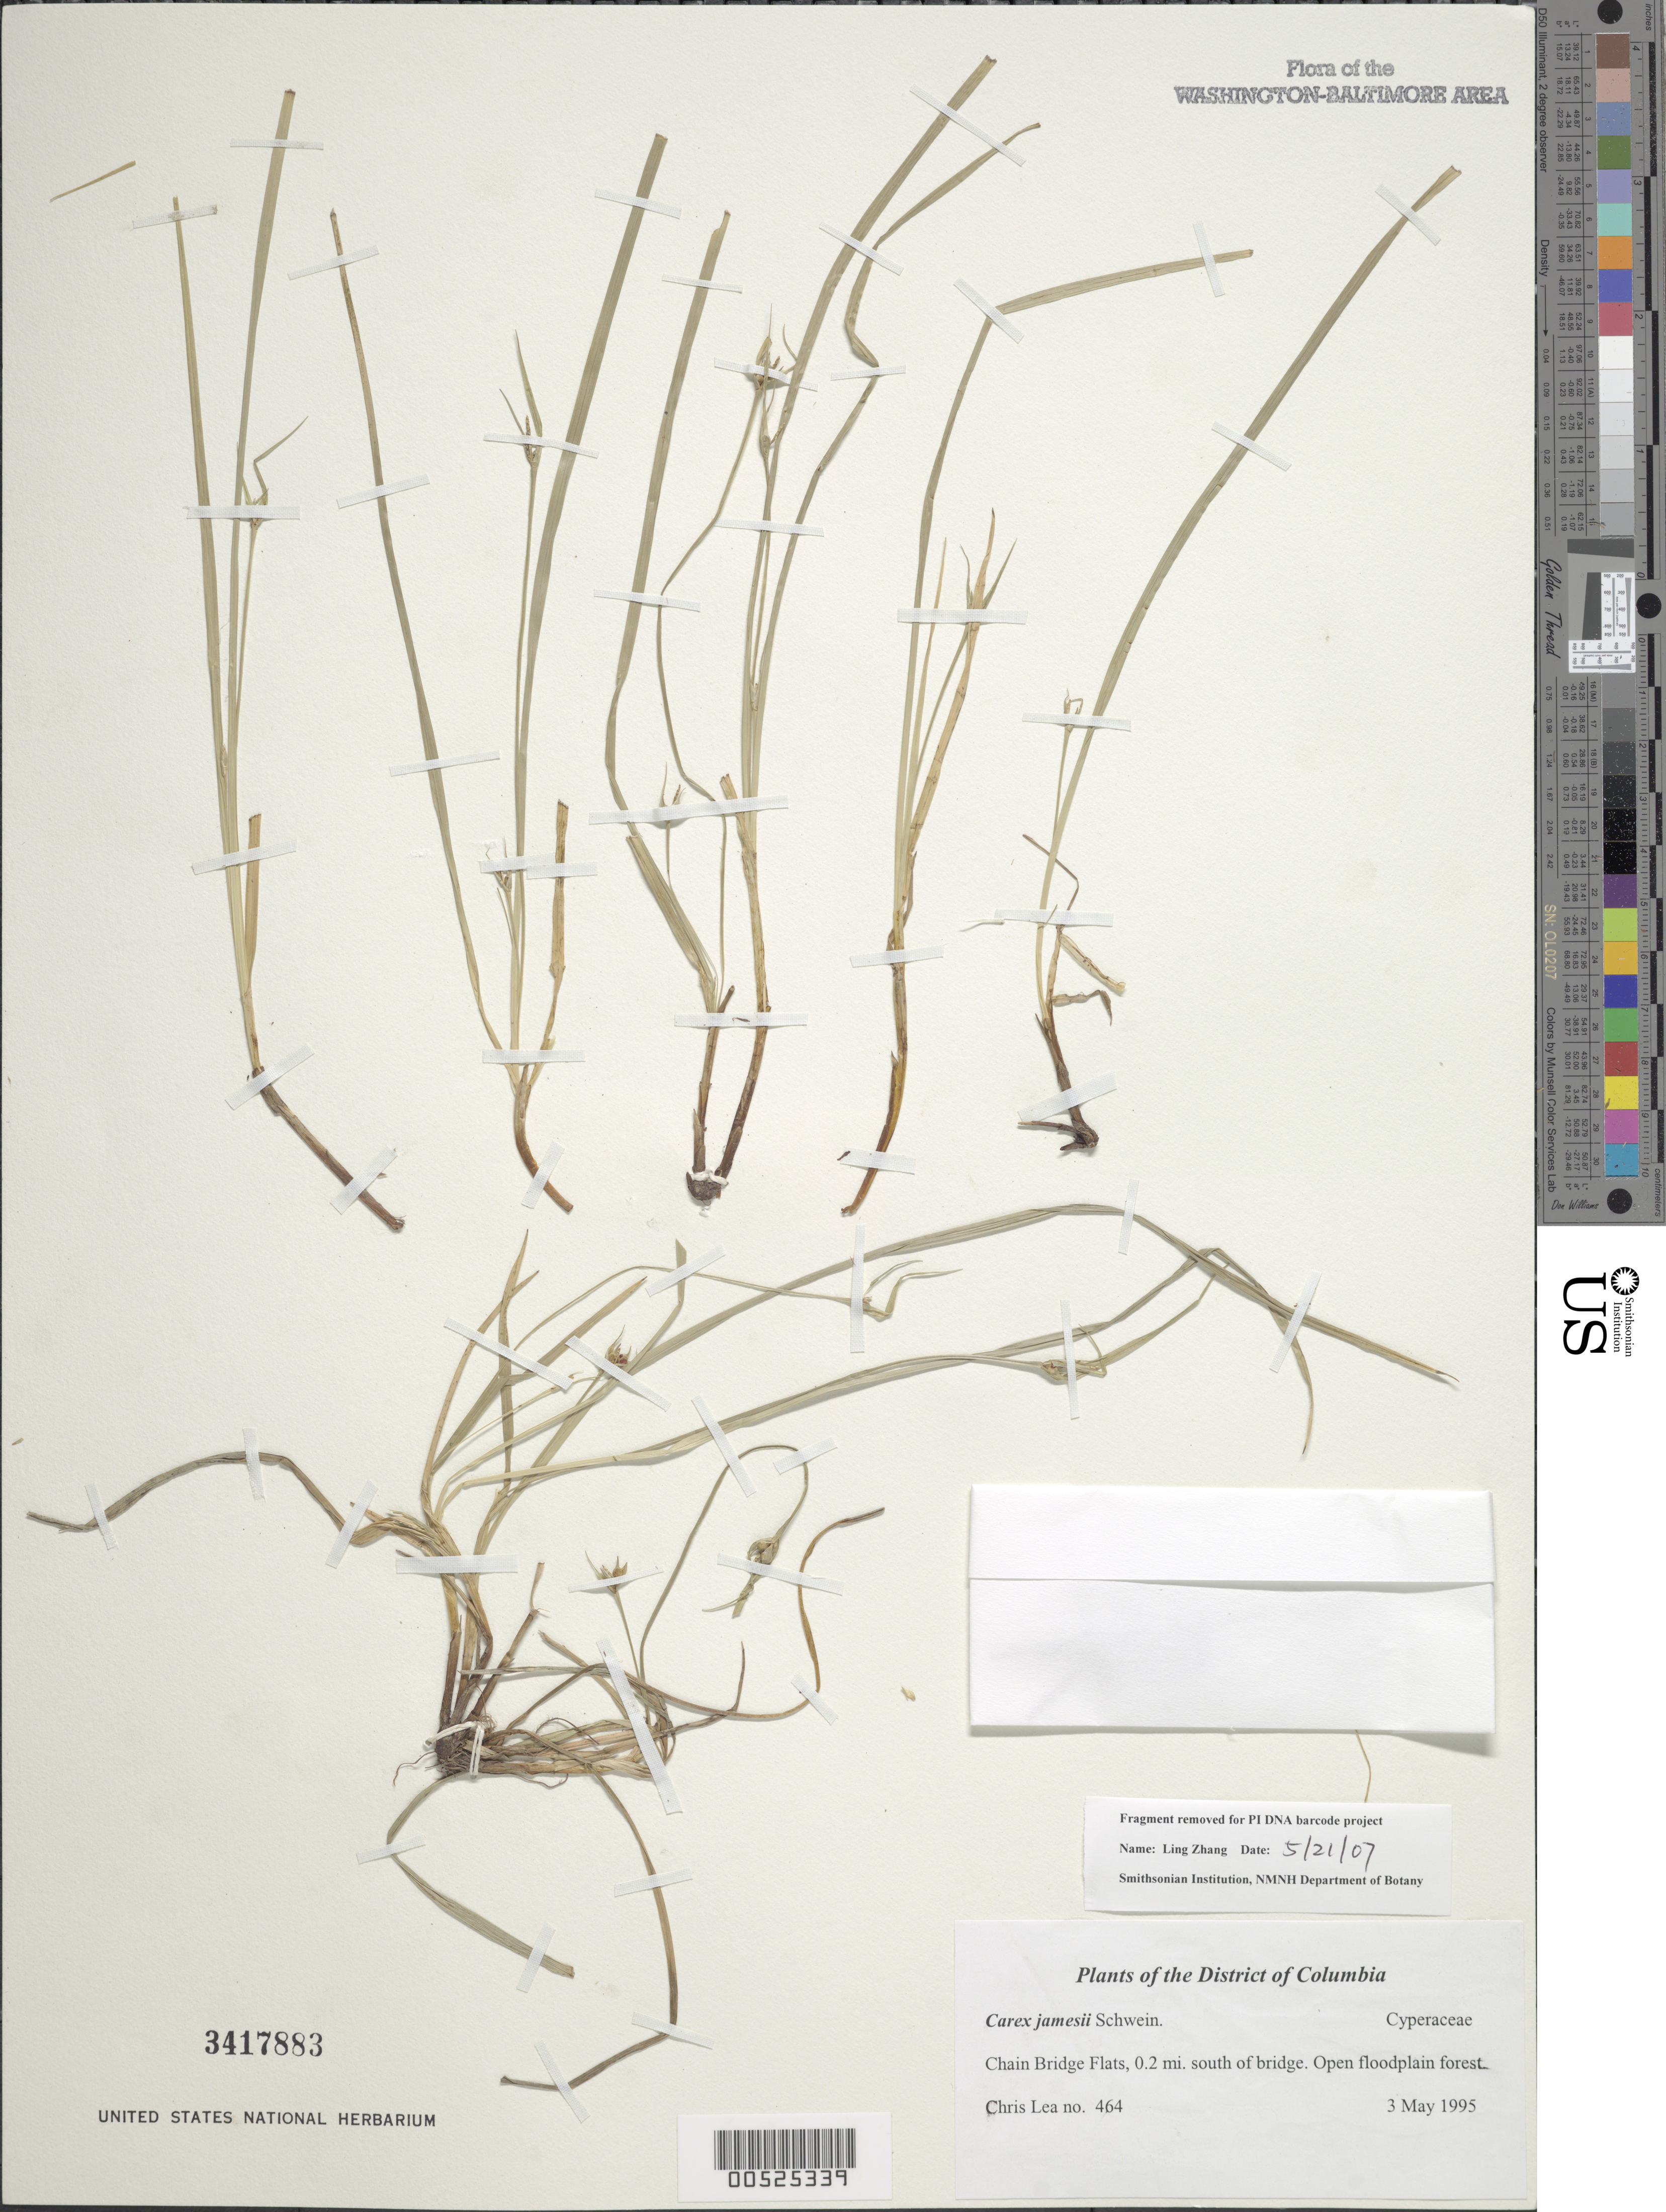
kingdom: Plantae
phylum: Tracheophyta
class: Liliopsida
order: Poales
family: Cyperaceae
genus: Carex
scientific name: Carex jamesii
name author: Schwein.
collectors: C. Lea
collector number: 464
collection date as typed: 03 May 1995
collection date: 1995-05-03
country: United States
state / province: Maryland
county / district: Montgomery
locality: Chain Bridge Flats, 0.2 mi. south of the bridge.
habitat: Open floodplain forest.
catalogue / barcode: US 3417883